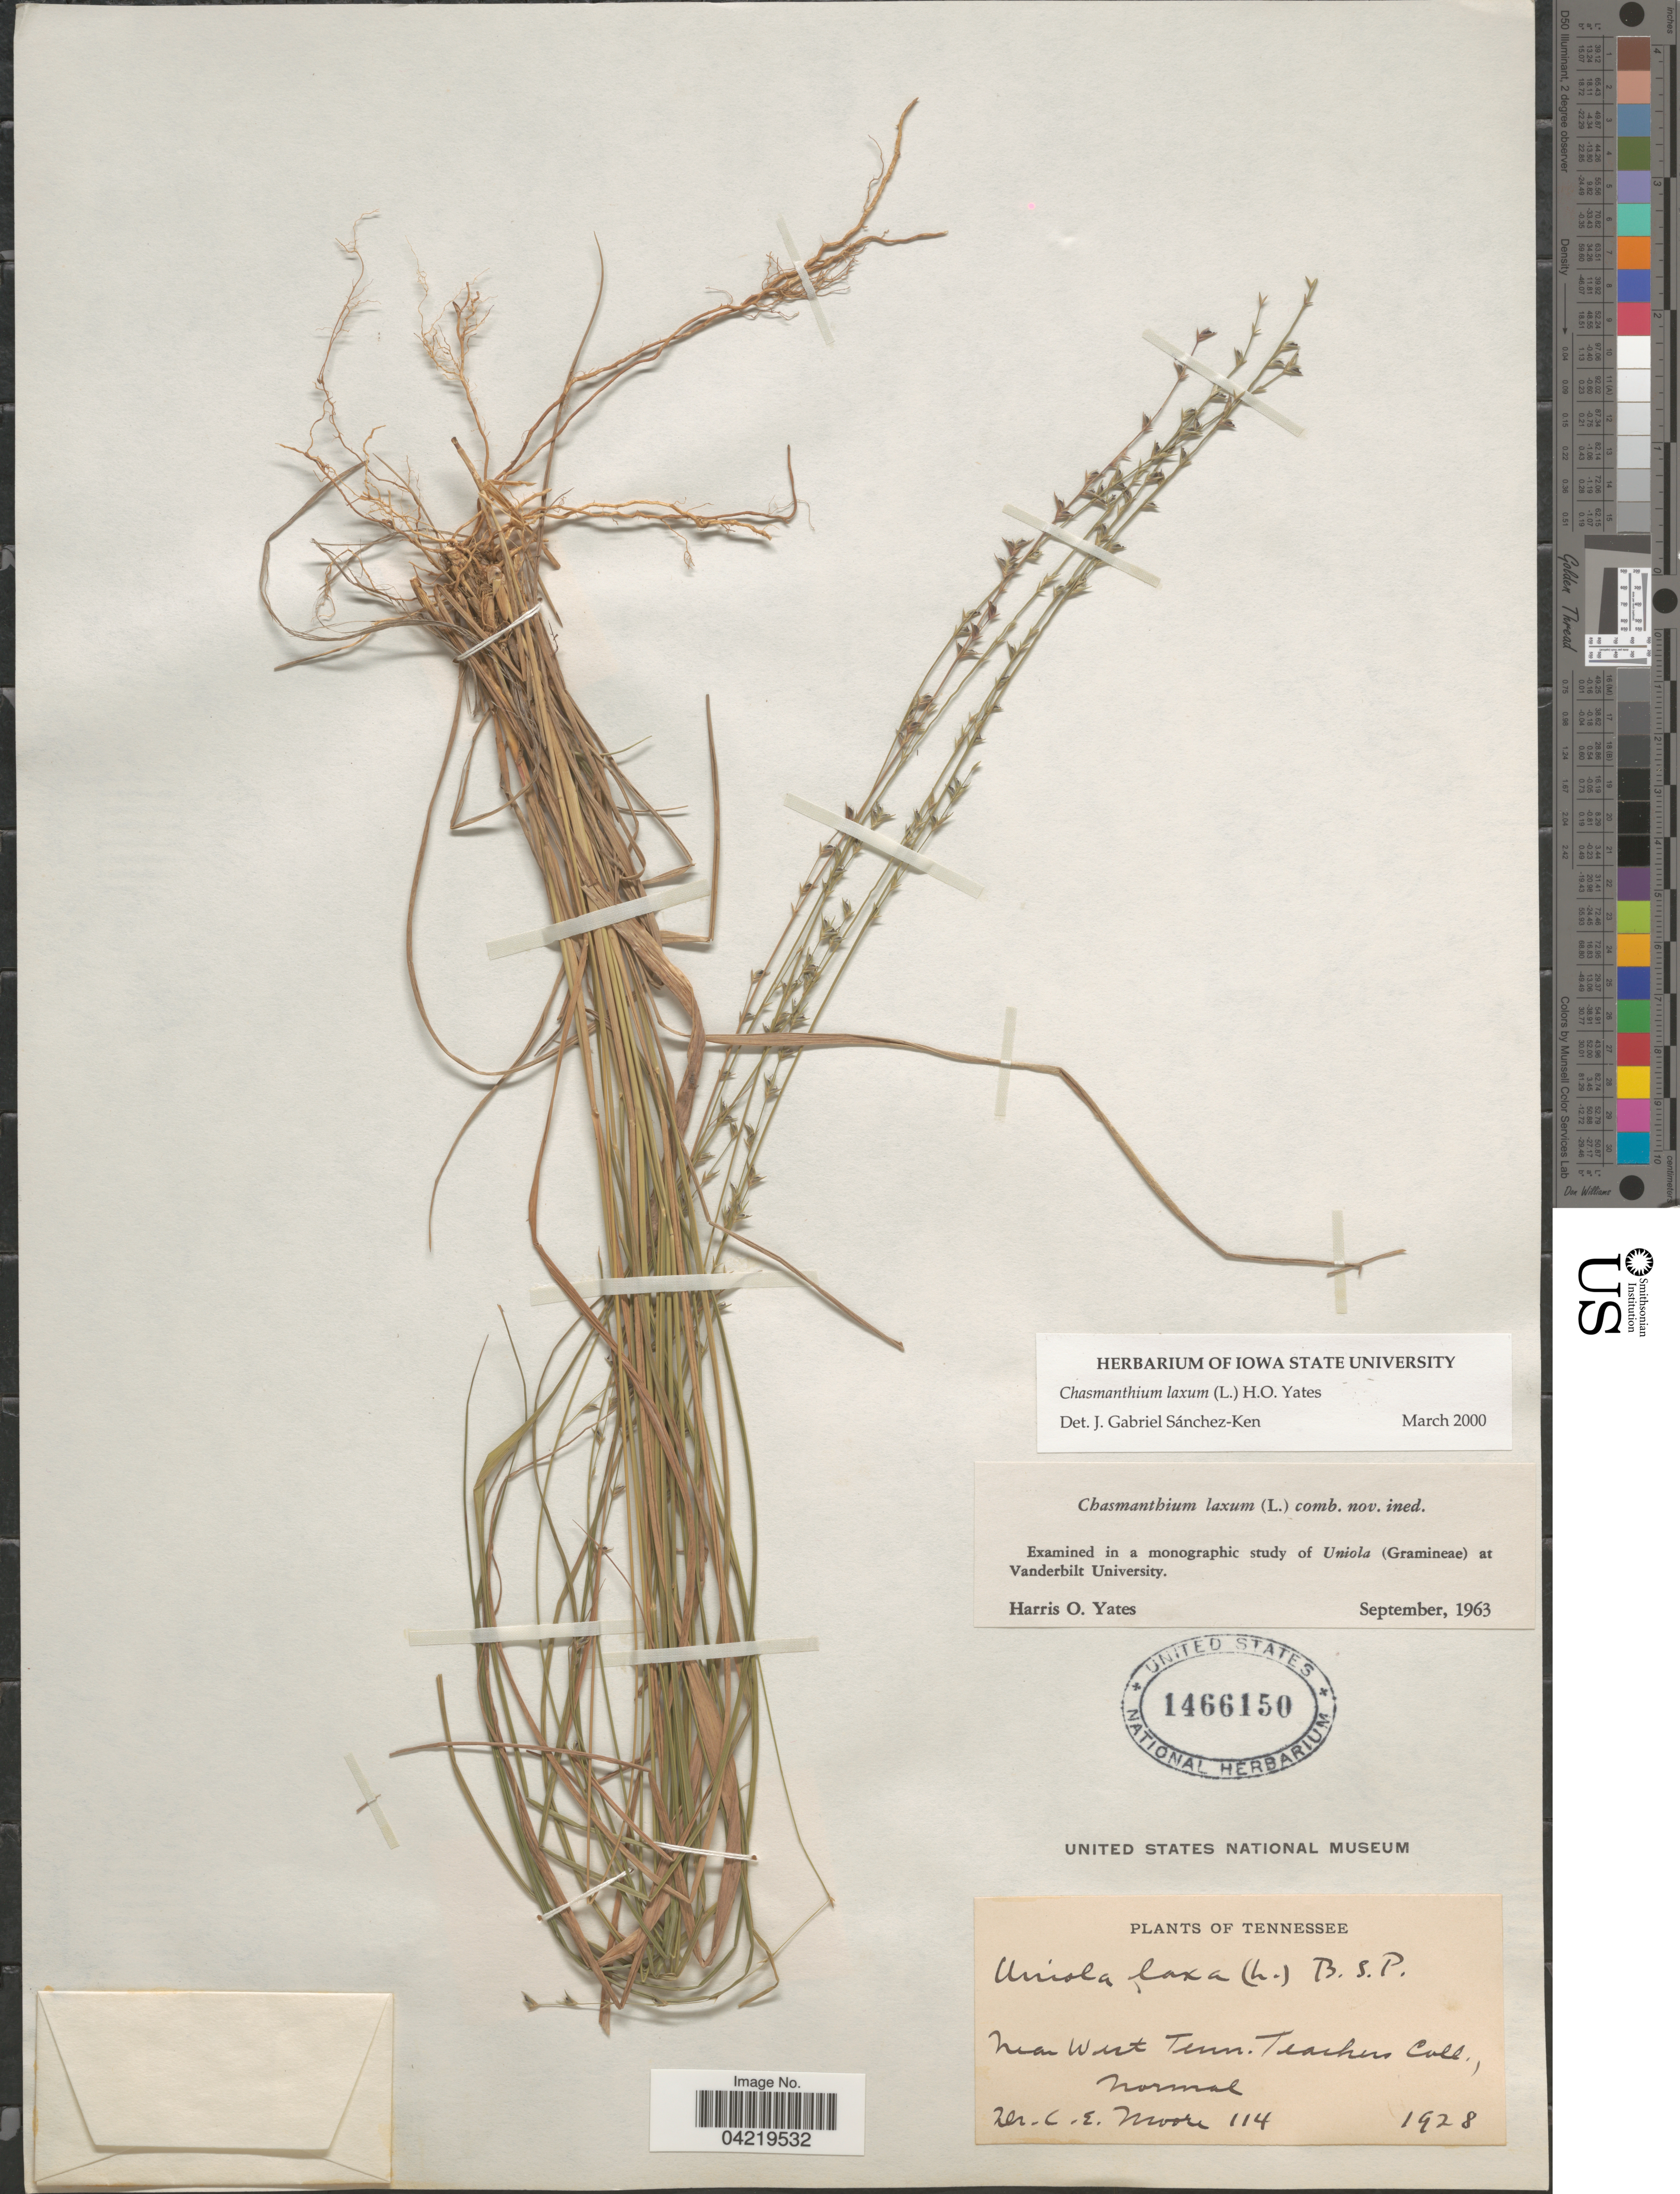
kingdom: Plantae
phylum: Tracheophyta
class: Liliopsida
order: Poales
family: Poaceae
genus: Chasmanthium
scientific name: Chasmanthium laxum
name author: (L.) H.O. Yates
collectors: C. Moore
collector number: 114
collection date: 1928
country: United States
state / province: Tennessee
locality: Near West Tenn. Teachers Coll., Normal.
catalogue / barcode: US 1466150